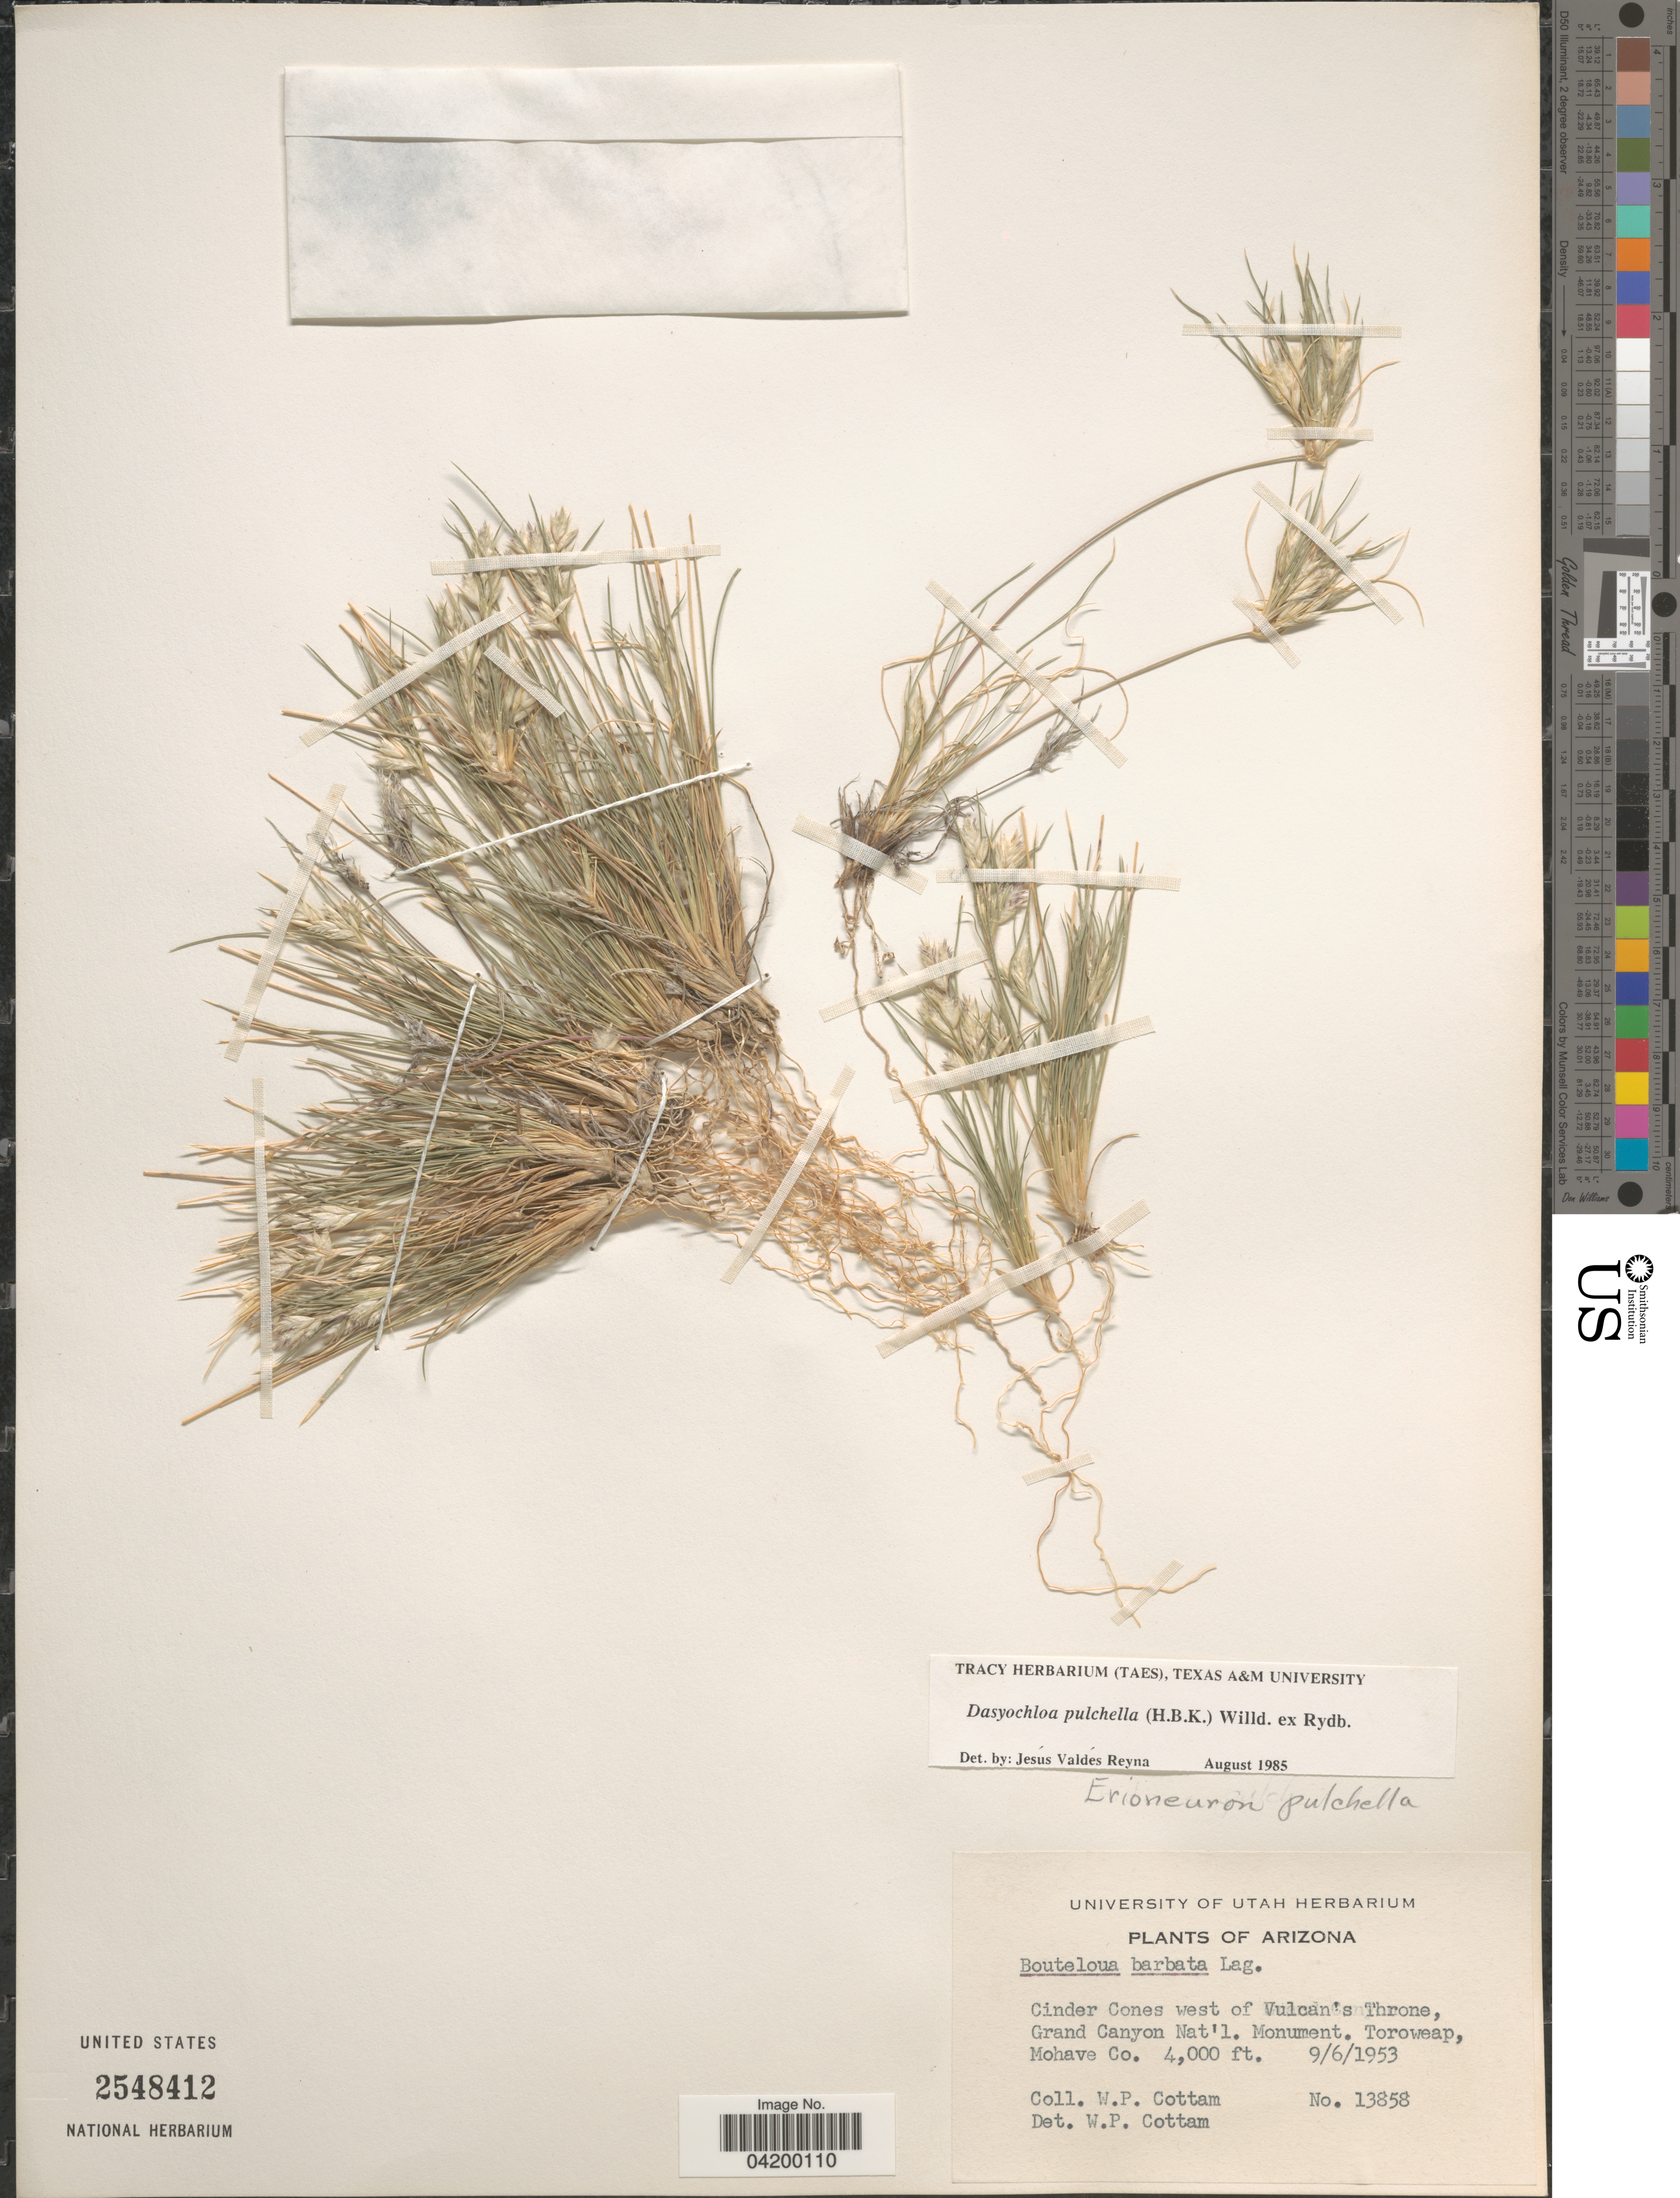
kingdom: Plantae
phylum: Tracheophyta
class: Liliopsida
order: Poales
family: Poaceae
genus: Dasyochloa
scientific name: Dasyochloa pulchella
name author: (Kunth) Willd. ex Rydb.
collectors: W. Cottam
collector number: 13858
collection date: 1953-09-06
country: United States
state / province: Arizona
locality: Cinder Cones west of Vulcan's Throne, Grand Canyon Nat'l. Monument. Toroweap, Mohave Co.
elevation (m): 1219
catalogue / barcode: US 2548412